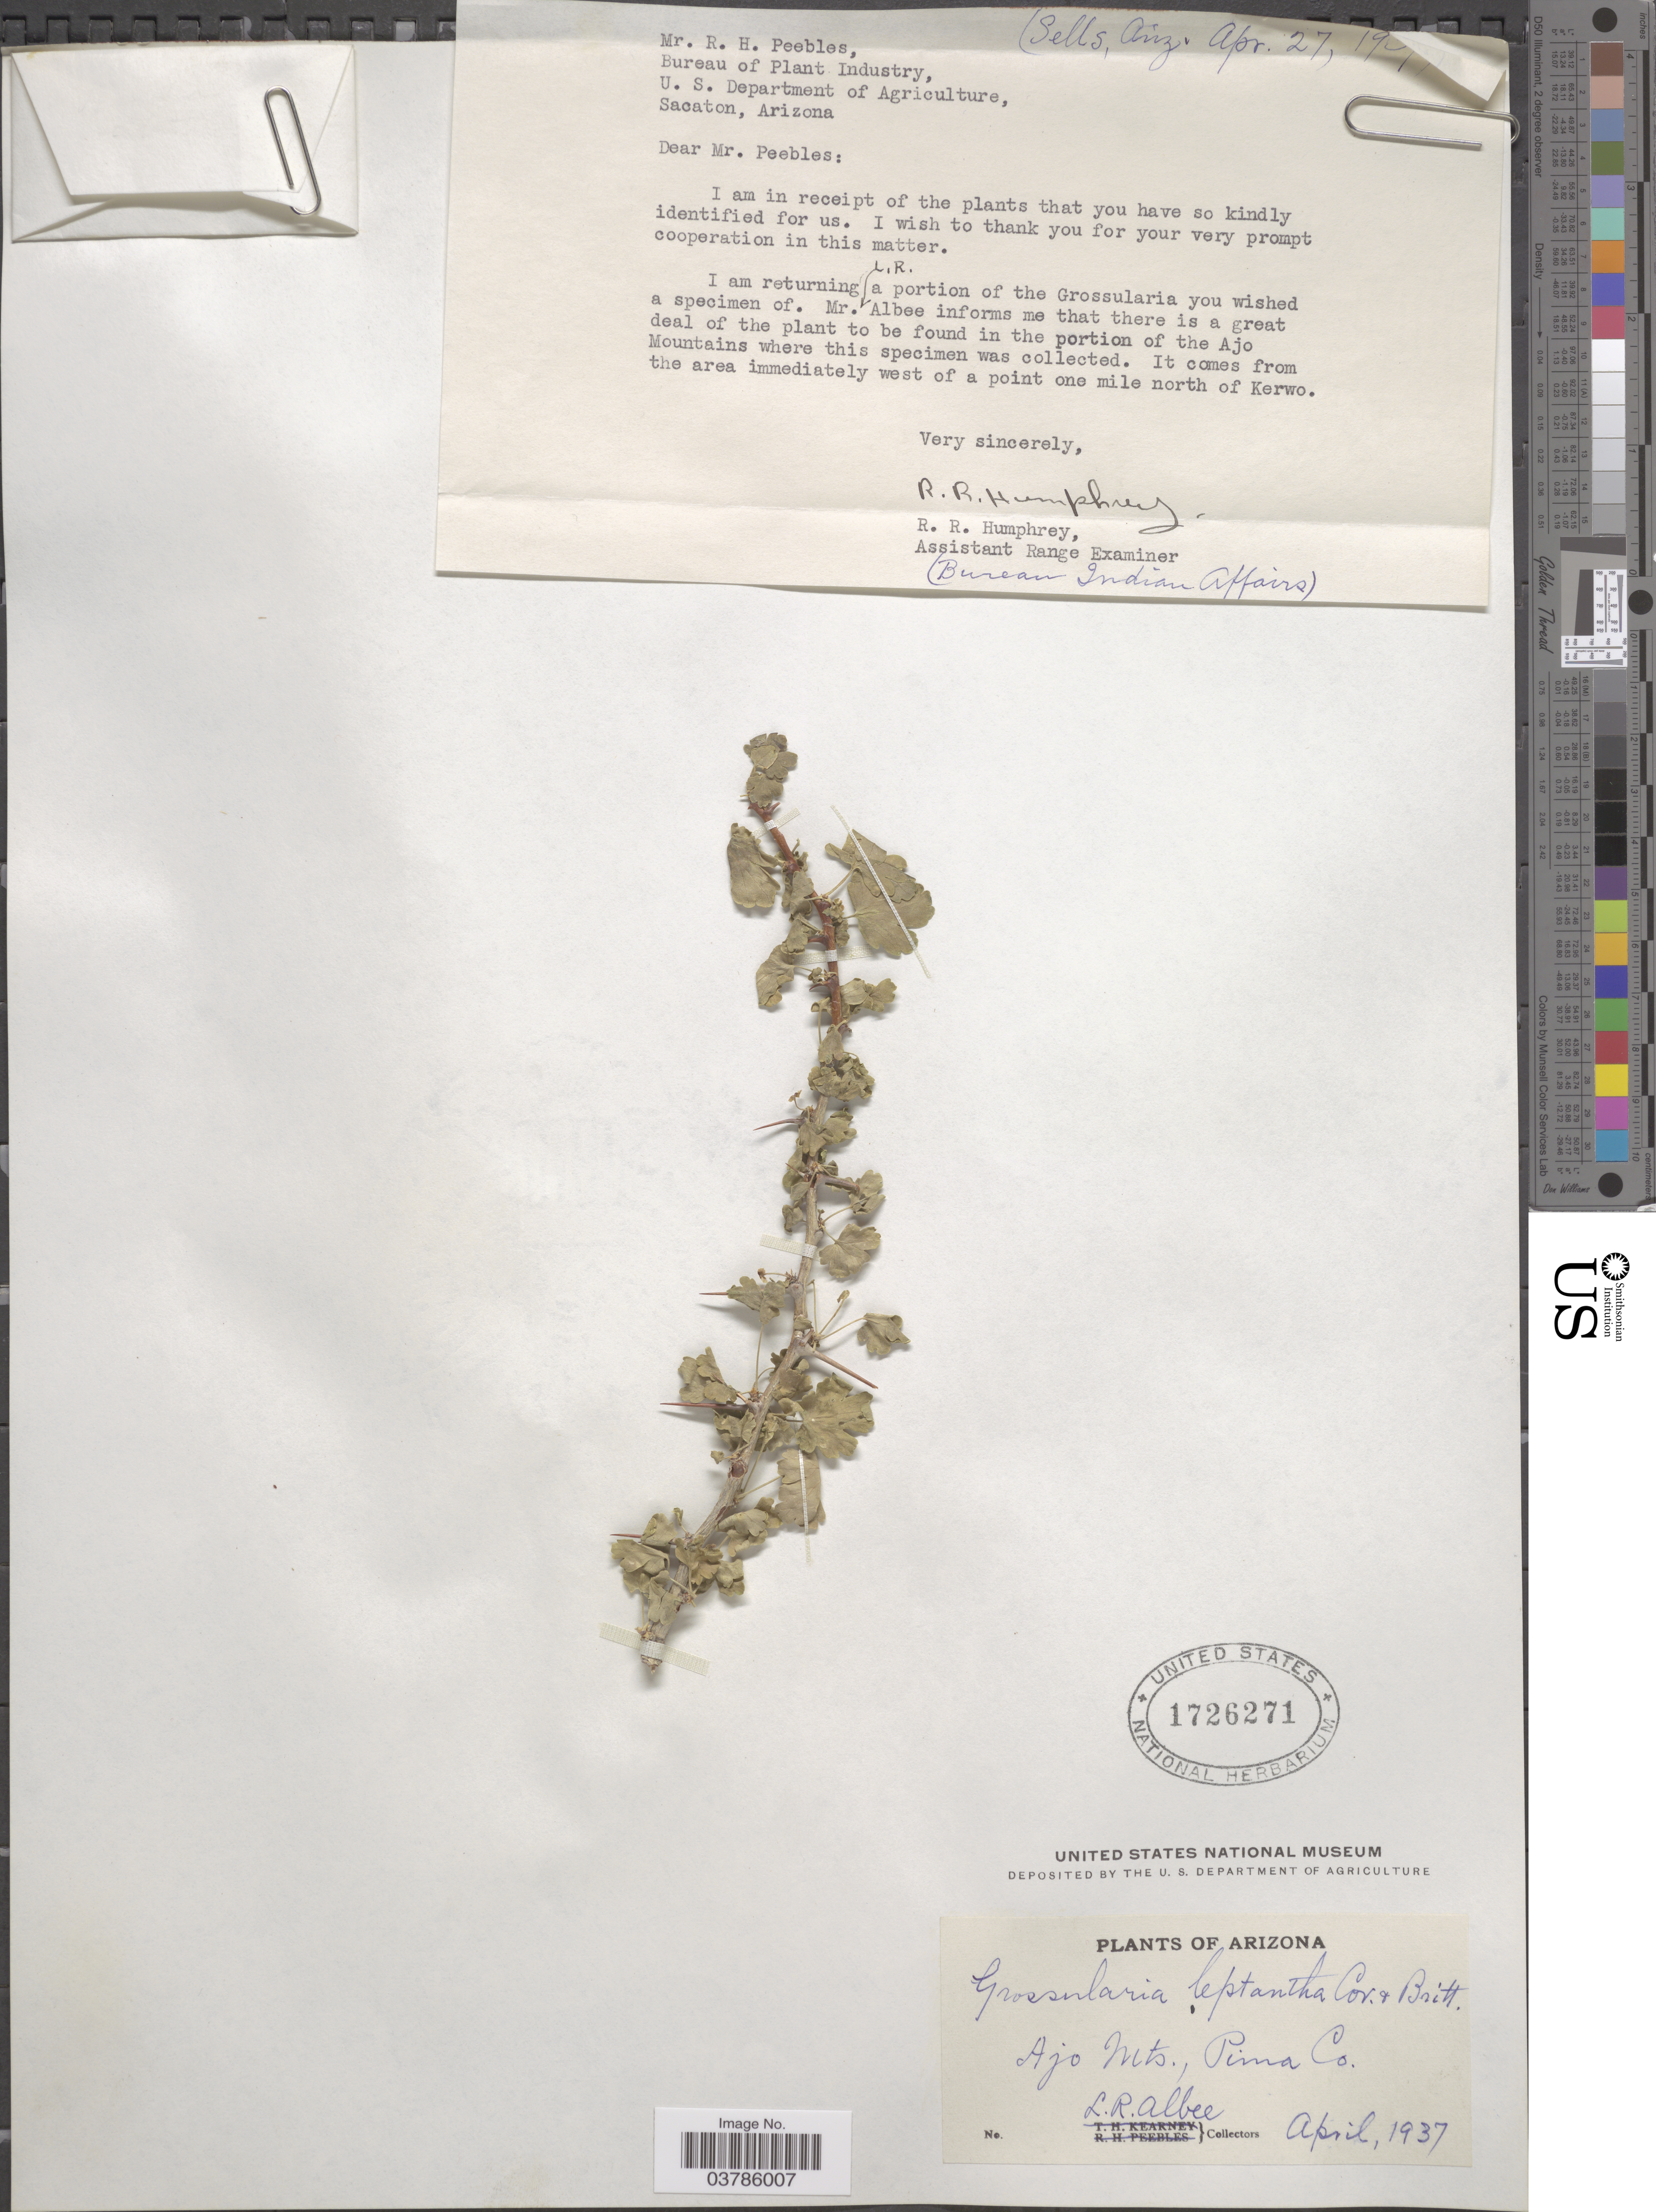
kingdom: Plantae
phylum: Tracheophyta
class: Magnoliopsida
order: Saxifragales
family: Grossulariaceae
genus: Ribes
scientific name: Ribes leptanthum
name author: A. Gray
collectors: L. Albee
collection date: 1937-04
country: United States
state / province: Arizona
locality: Ajo Mts., Pima Co.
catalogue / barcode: US 1726271